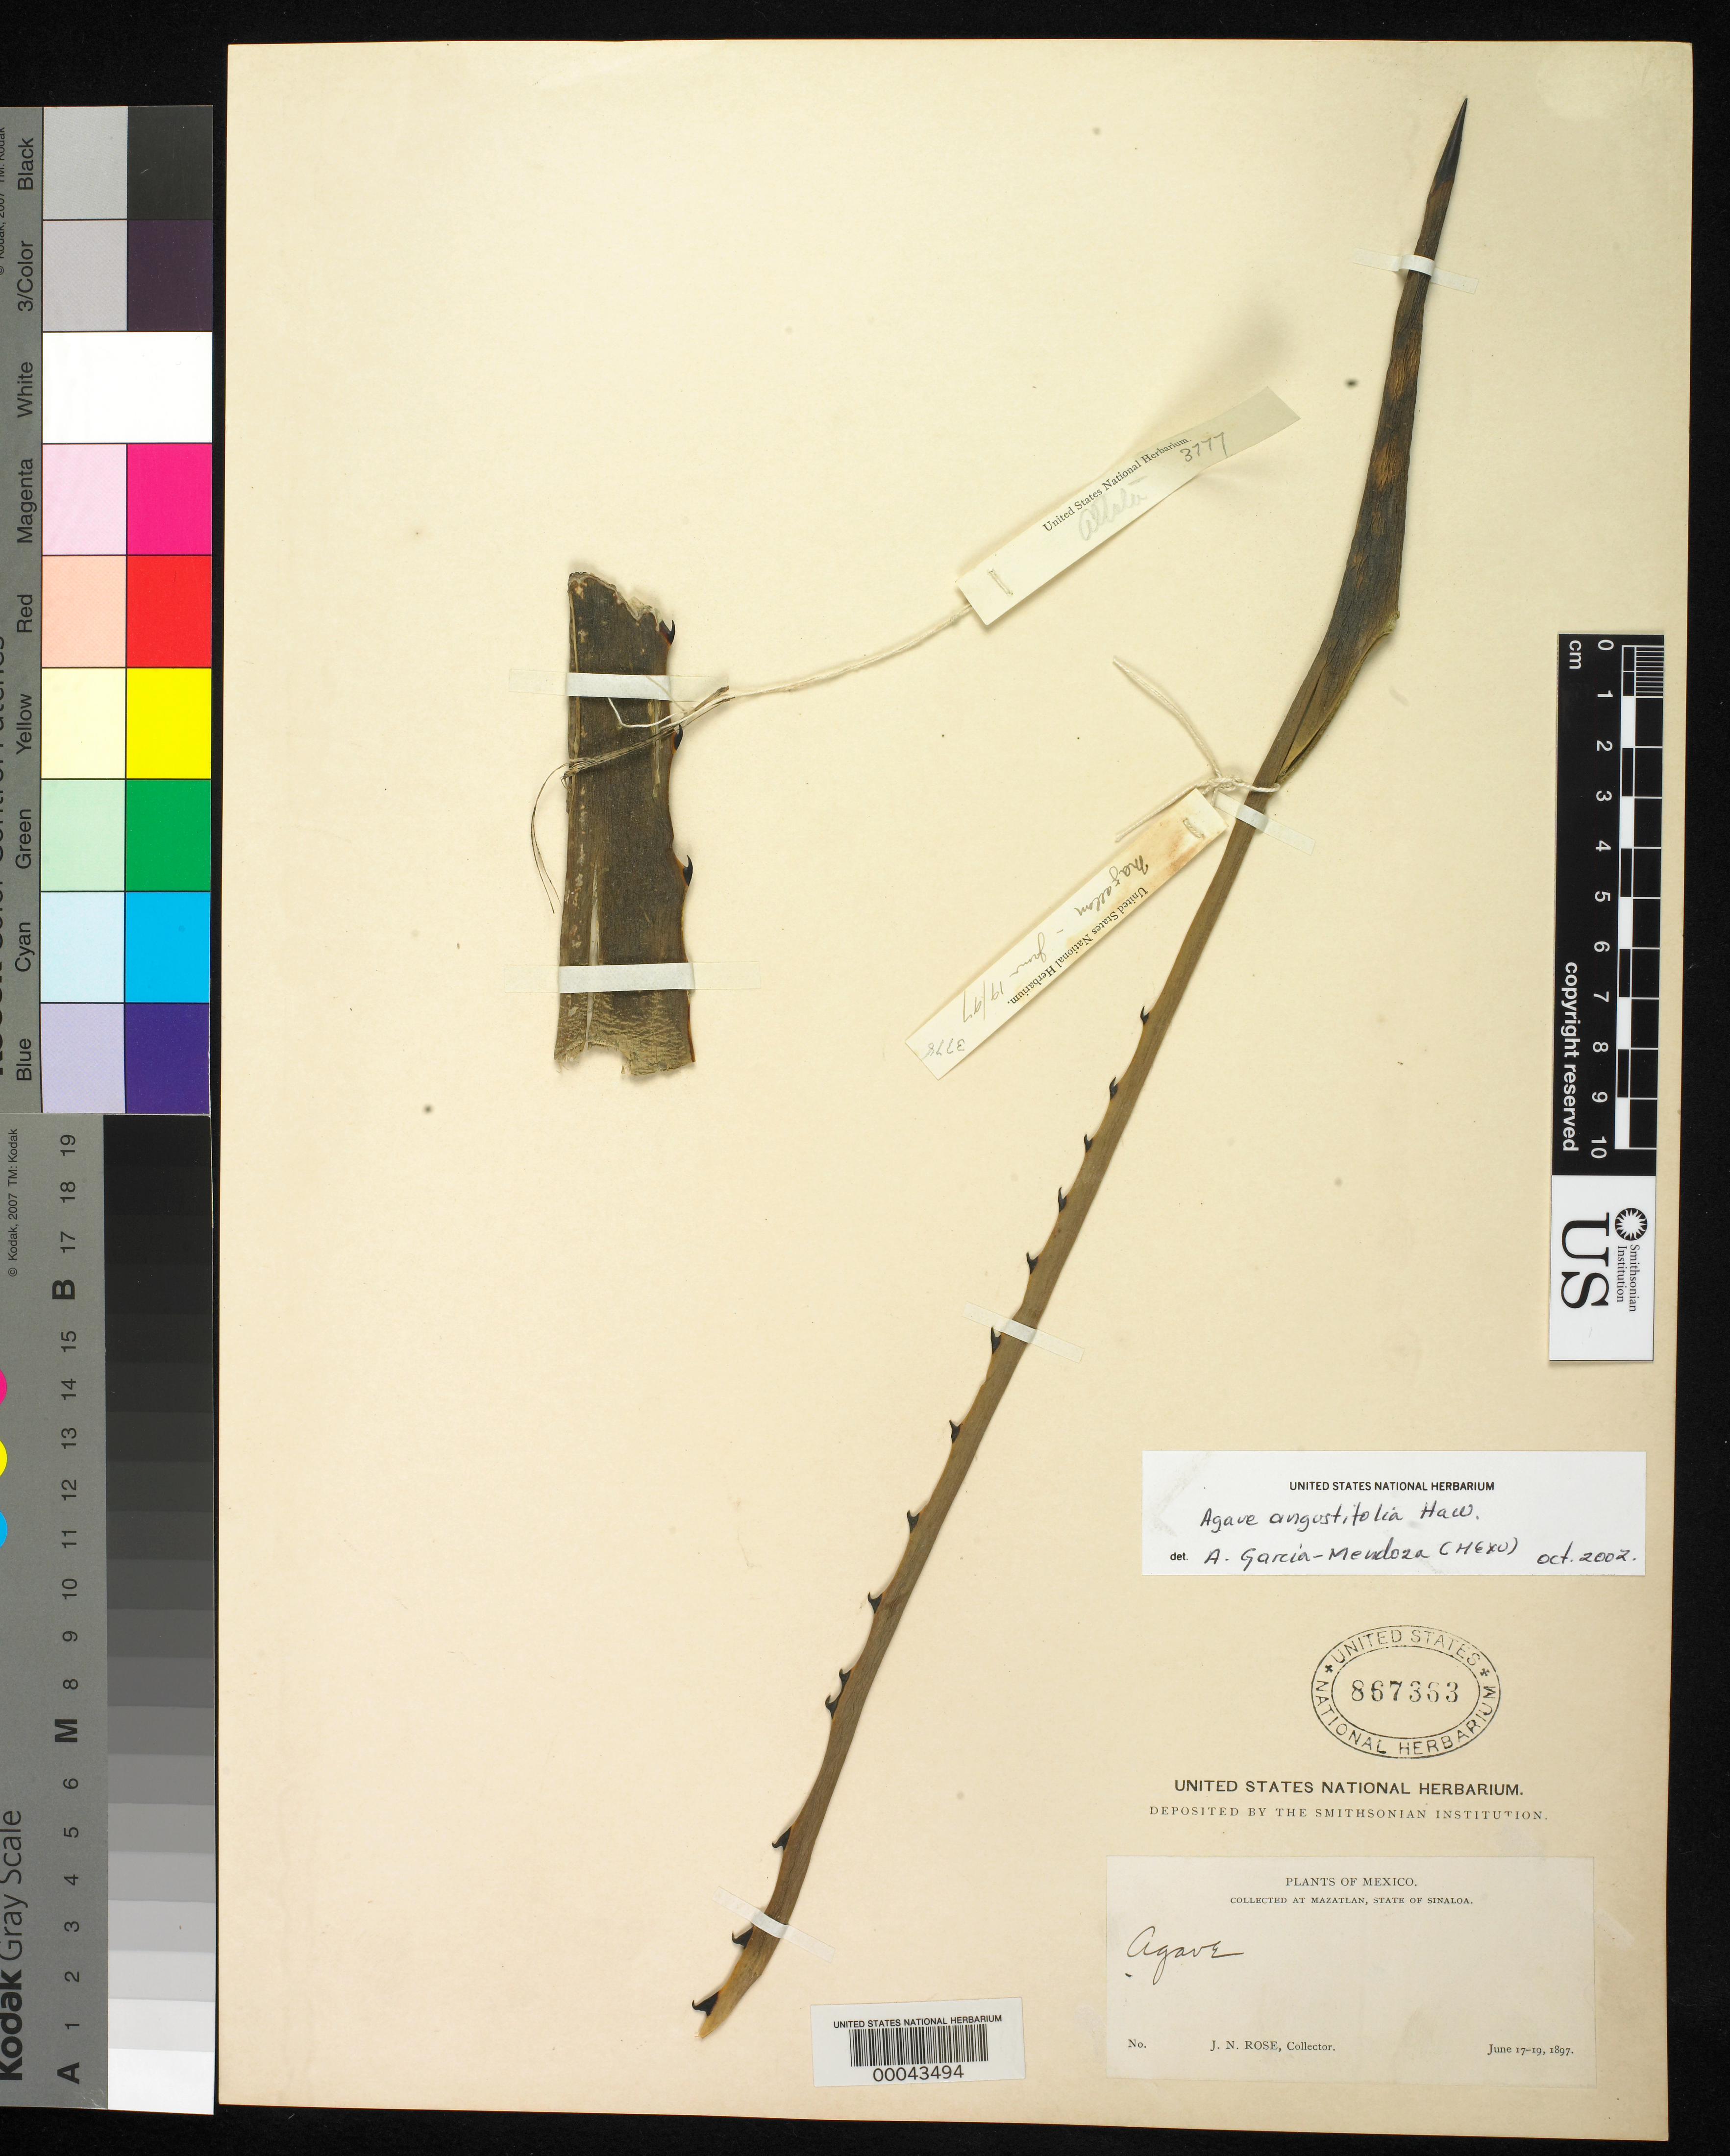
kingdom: Plantae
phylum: Tracheophyta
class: Liliopsida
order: Asparagales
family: Asparagaceae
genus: Agave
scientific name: Agave angustifolia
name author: Haw.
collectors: J. N. Rose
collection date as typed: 17 Jun 1897 to 19 Jun 1897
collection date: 1897-06-17/1897-06-19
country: Mexico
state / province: Sinaloa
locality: Mazatlan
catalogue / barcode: US 867363